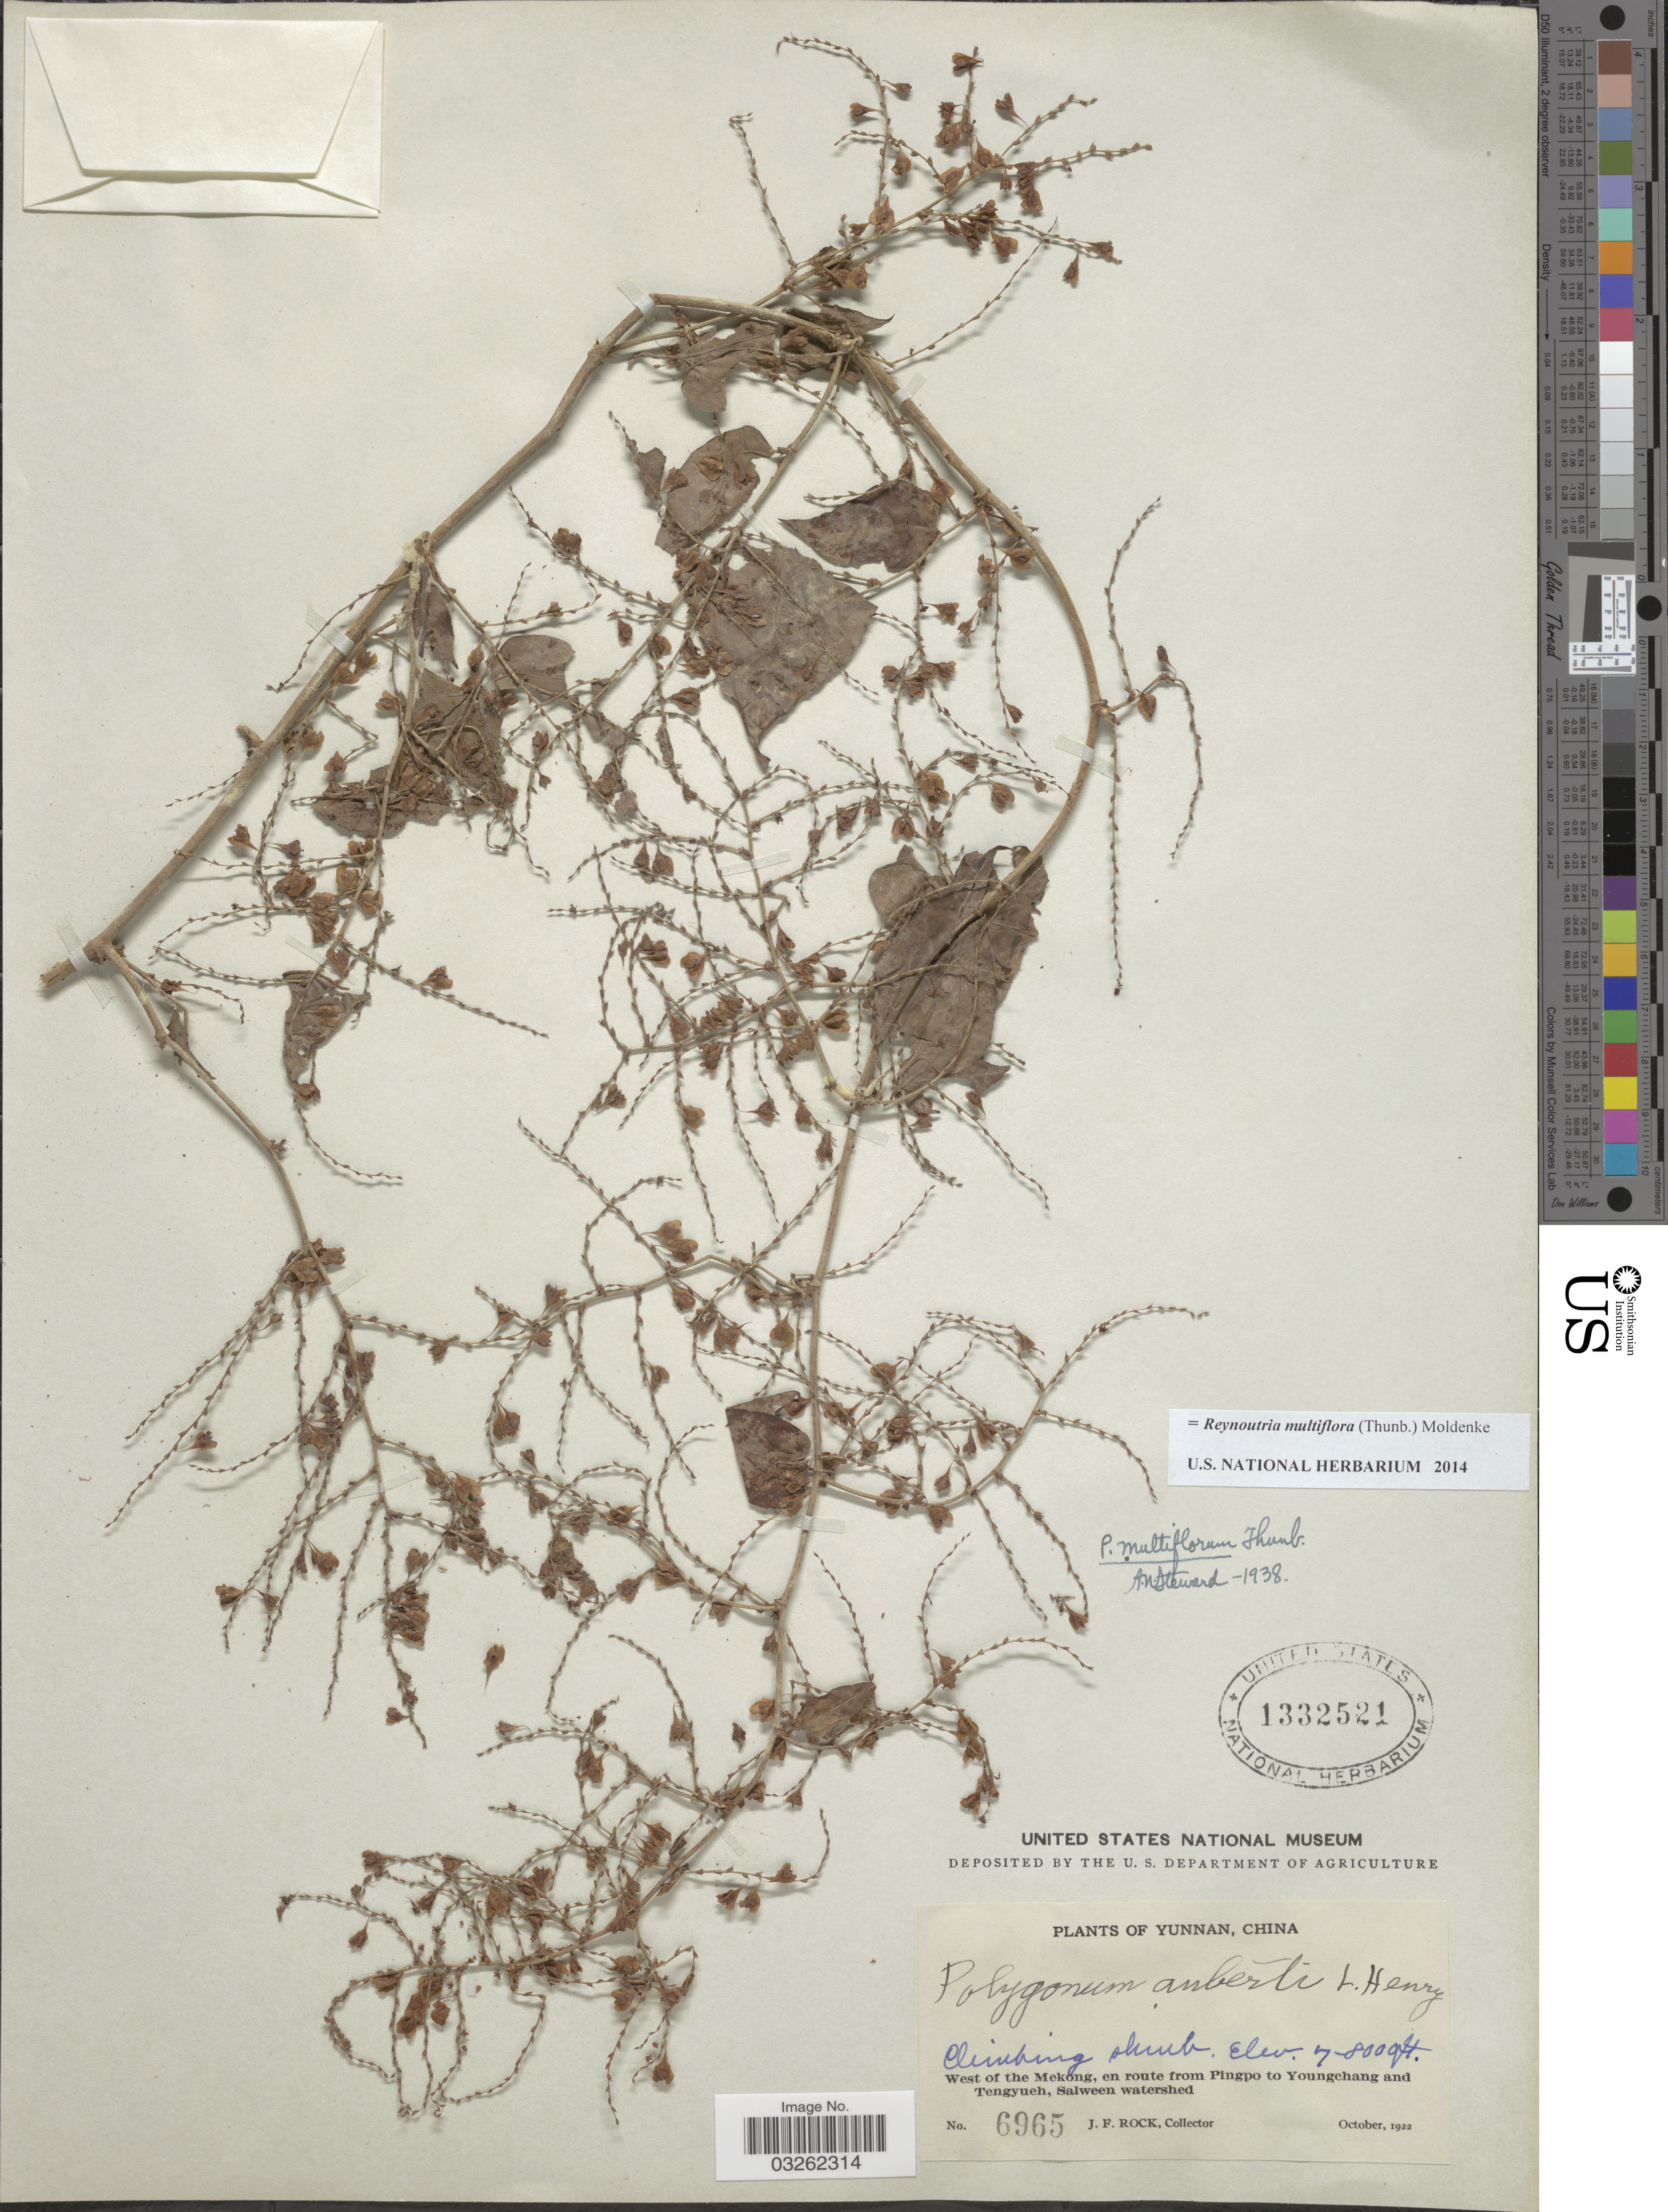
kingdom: Plantae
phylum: Tracheophyta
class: Magnoliopsida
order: Caryophyllales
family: Polygonaceae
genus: Reynoutria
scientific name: Reynoutria multiflora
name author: (Thunb.) Moldenke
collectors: J. Rock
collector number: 6965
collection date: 1922-10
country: China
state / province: Yunnan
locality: West of the Mekong, en route from Pingpo to Youngchang and Tenyueh, Salween watershed.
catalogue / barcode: US 1332521